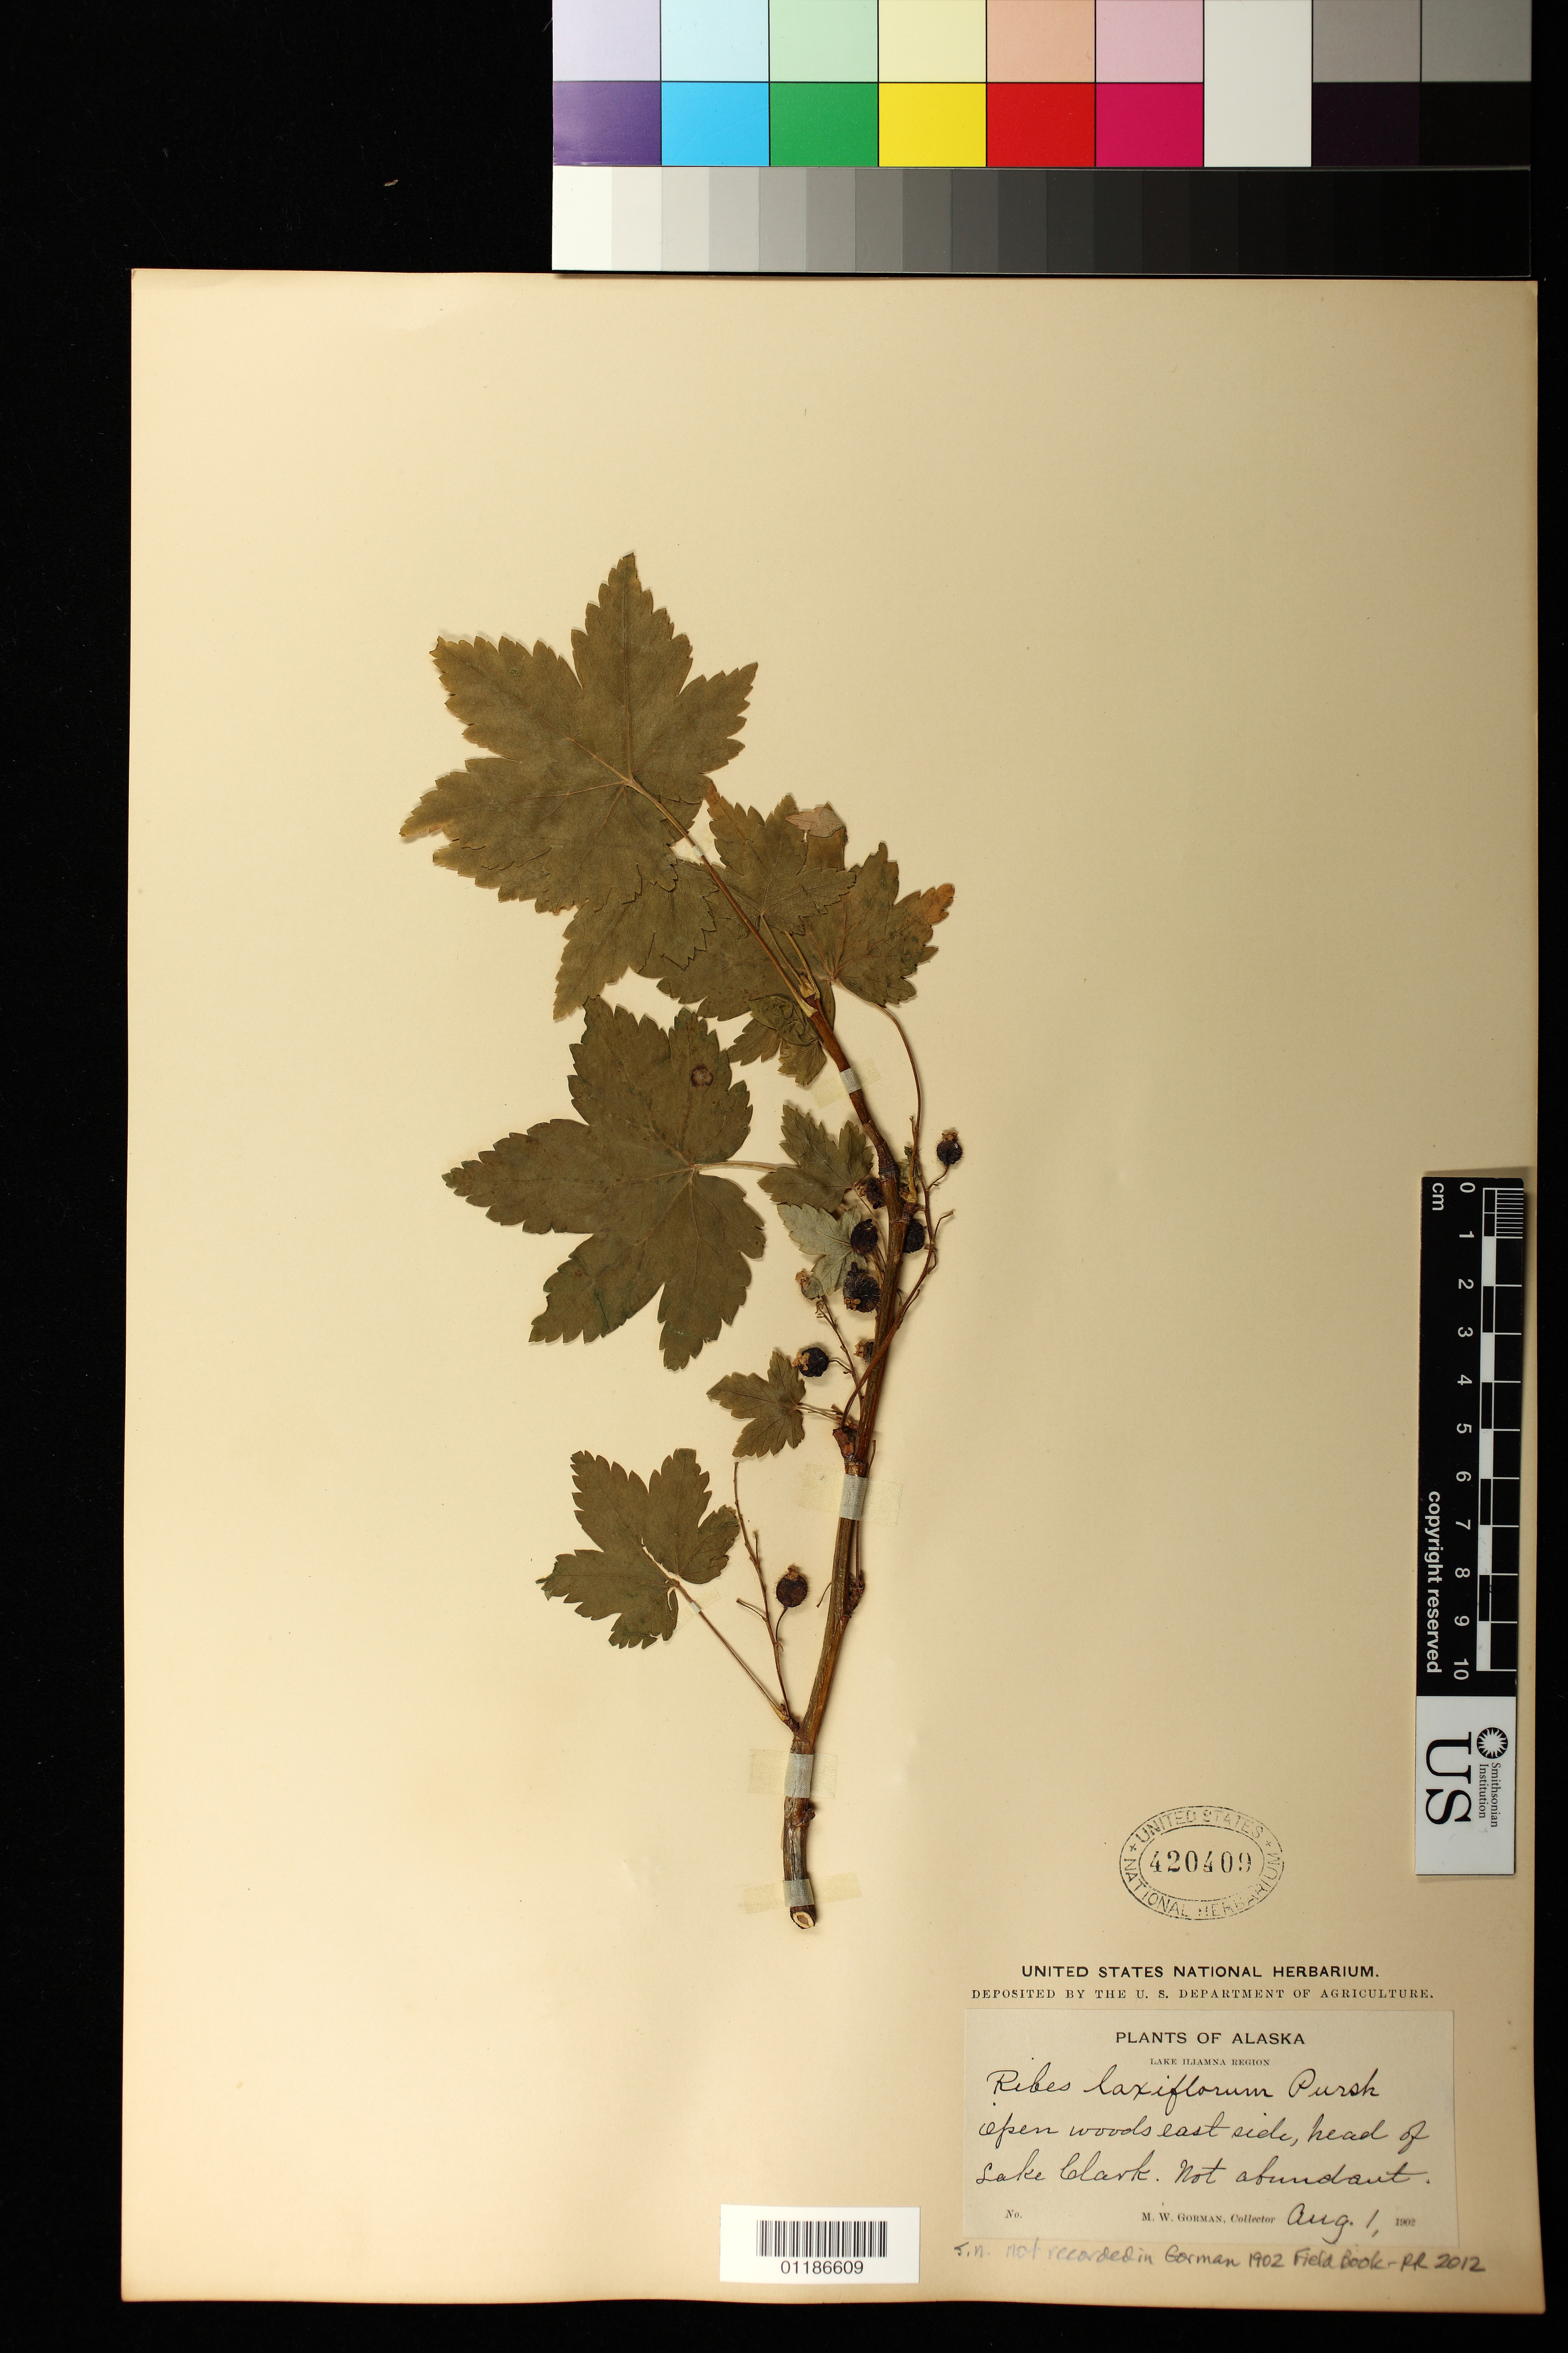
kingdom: Plantae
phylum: Tracheophyta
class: Magnoliopsida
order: Saxifragales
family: Grossulariaceae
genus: Ribes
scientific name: Ribes laxiflorum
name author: Pursh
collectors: M. W. Gorman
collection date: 1902-08-01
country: United States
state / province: Alaska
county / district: Lake and Peninsula Borough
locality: Lake Iliamna Region. Open woods east-side, head of Lake Clark. Not abundant.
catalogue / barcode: US 420409